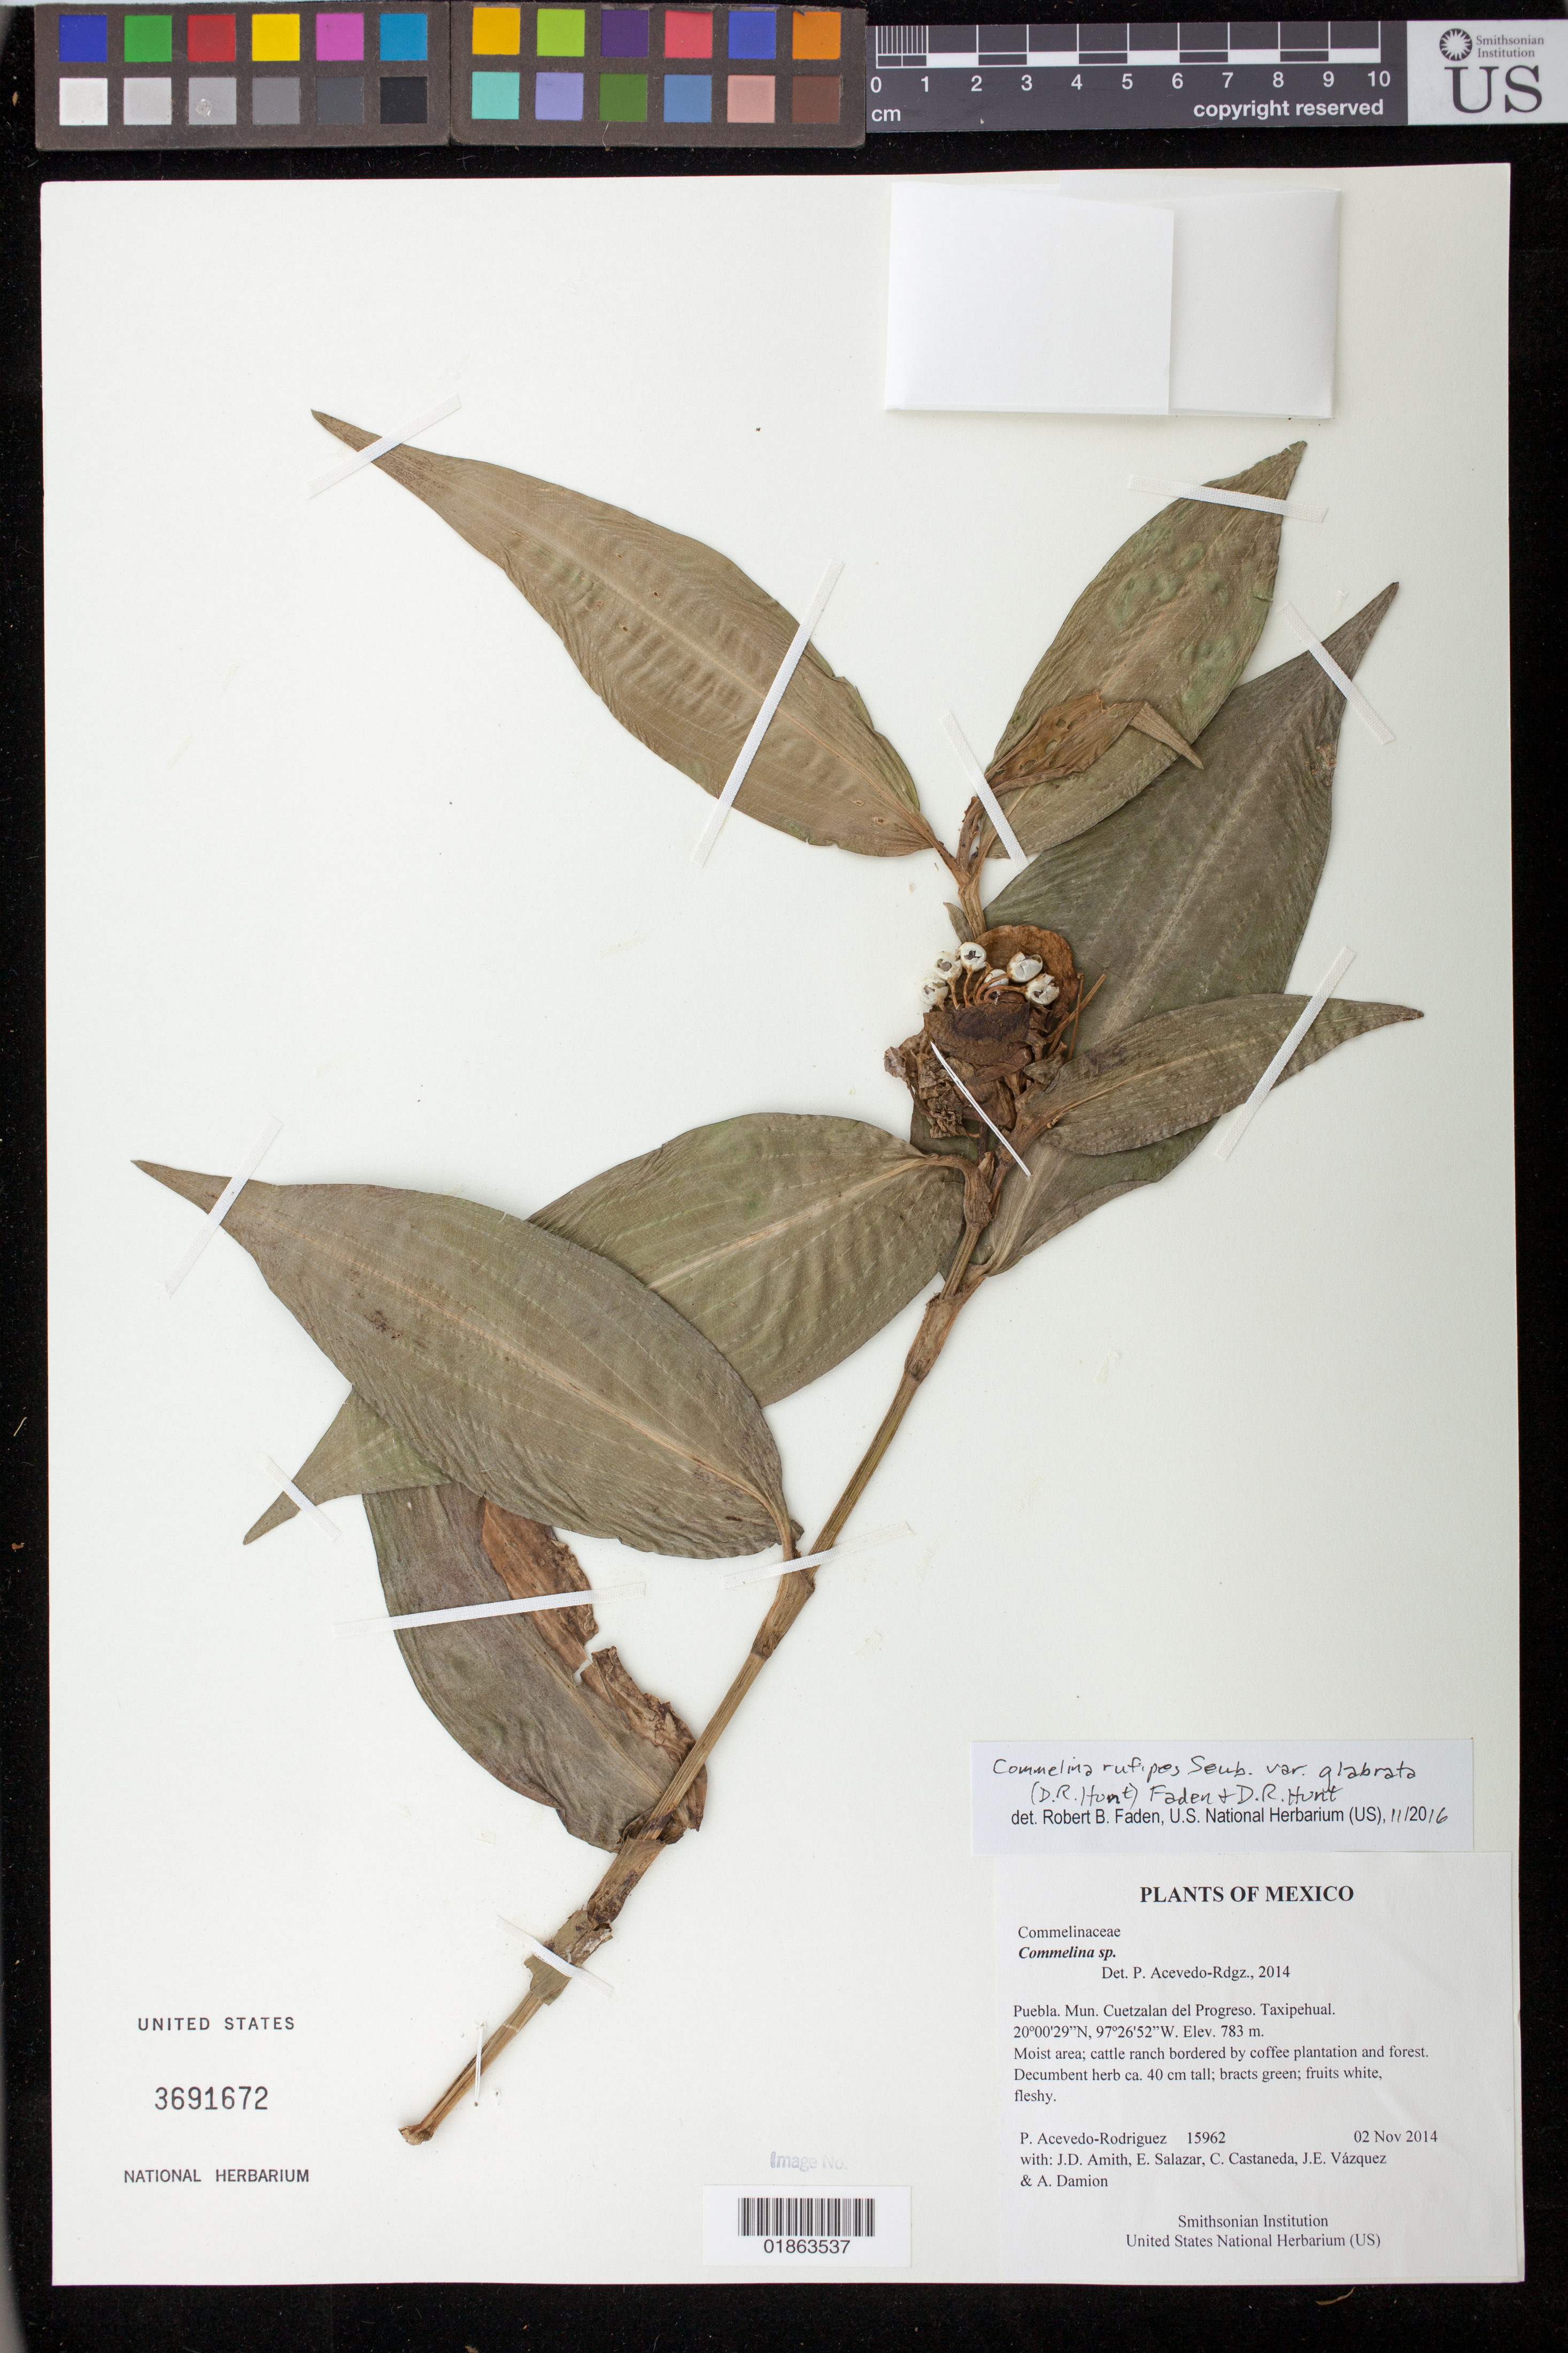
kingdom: Plantae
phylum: Tracheophyta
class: Liliopsida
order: Commelinales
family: Commelinaceae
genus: Commelina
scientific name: Commelina rufipes var. glabrata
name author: (D.R. Hunt) Faden & D.R. Hunt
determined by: Faden, Robert B., (US), Smithsonian Institution - National Museum of Natural History (UNITED STATES)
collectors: P. Acevedo-Rodr., J. D. Amith, E. Salazar, C. Castaneda, J. E. Vázquez & A. Damion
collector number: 15962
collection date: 2014-11-02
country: Mexico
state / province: Puebla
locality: Mun. Cuetzalan del Progreso. Taxipehual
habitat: Moist area; cattle ranch bordered with coffee plant. and forest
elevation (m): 783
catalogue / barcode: US 3691672